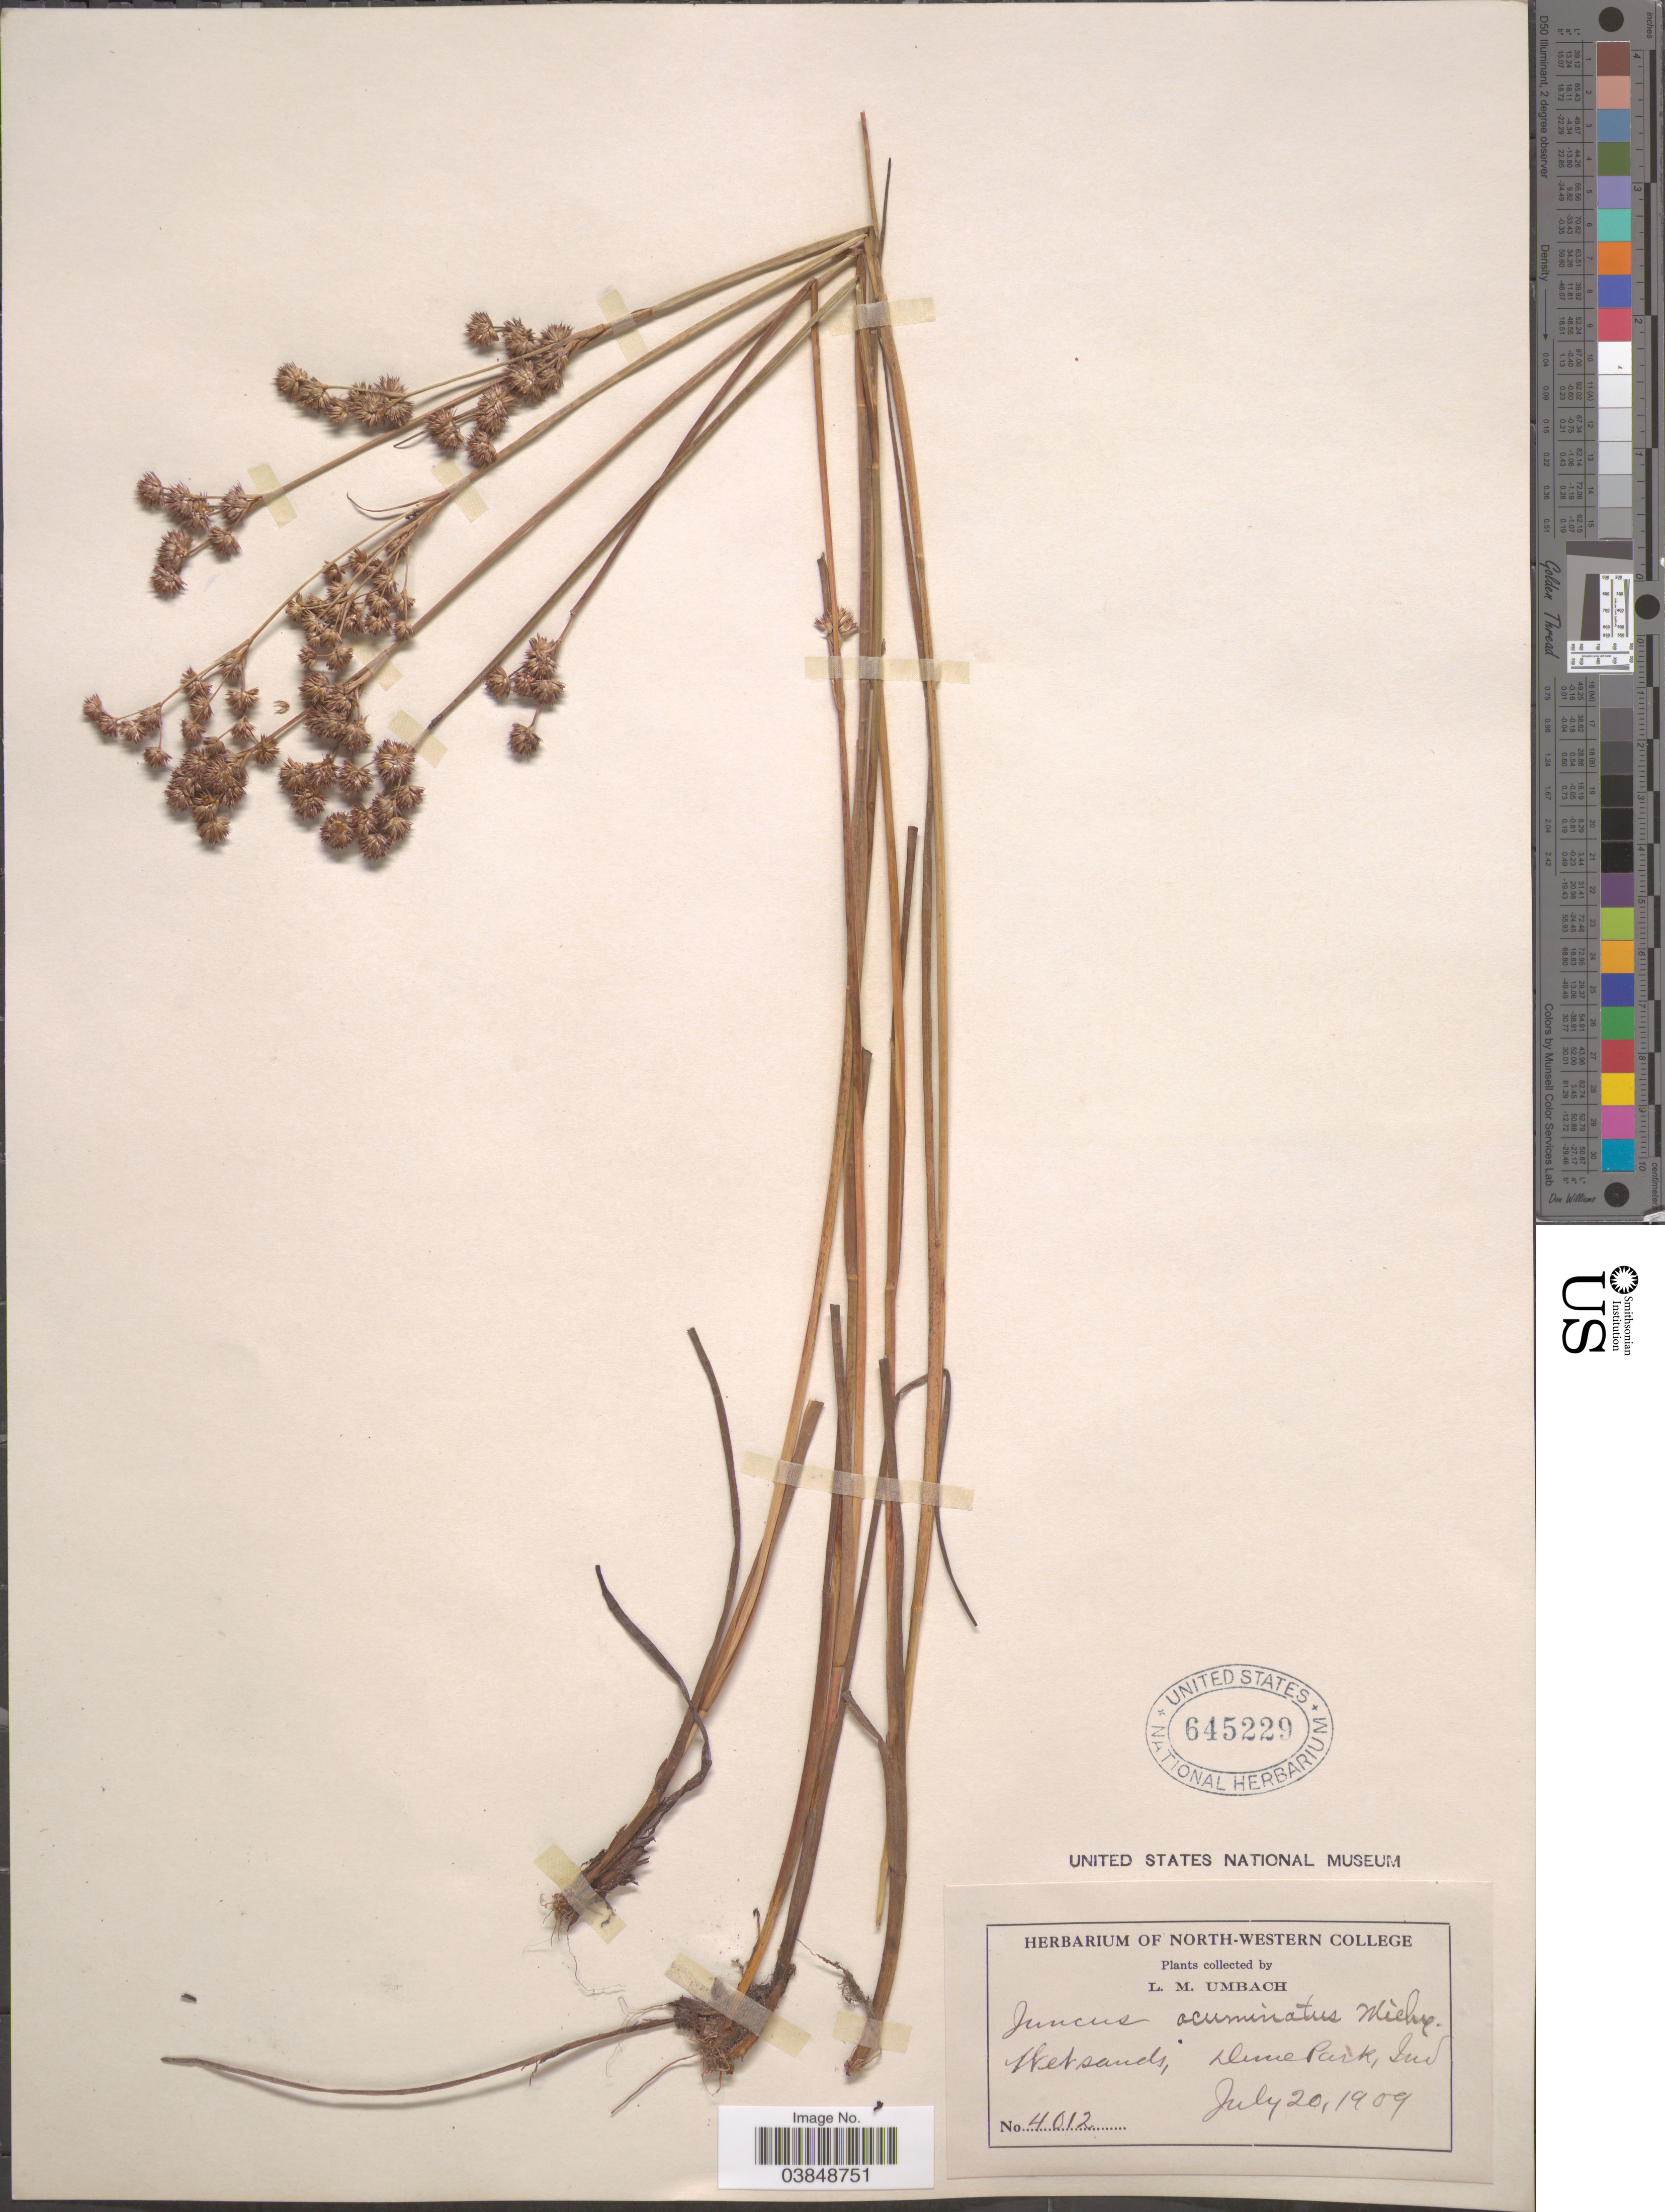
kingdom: Plantae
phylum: Tracheophyta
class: Liliopsida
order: Poales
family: Juncaceae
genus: Juncus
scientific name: Juncus acuminatus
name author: Michx.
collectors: L. M. Umbach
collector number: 4012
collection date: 1909-07-20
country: United States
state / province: Indiana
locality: Wet sands, Dune Park.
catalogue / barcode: US 645229